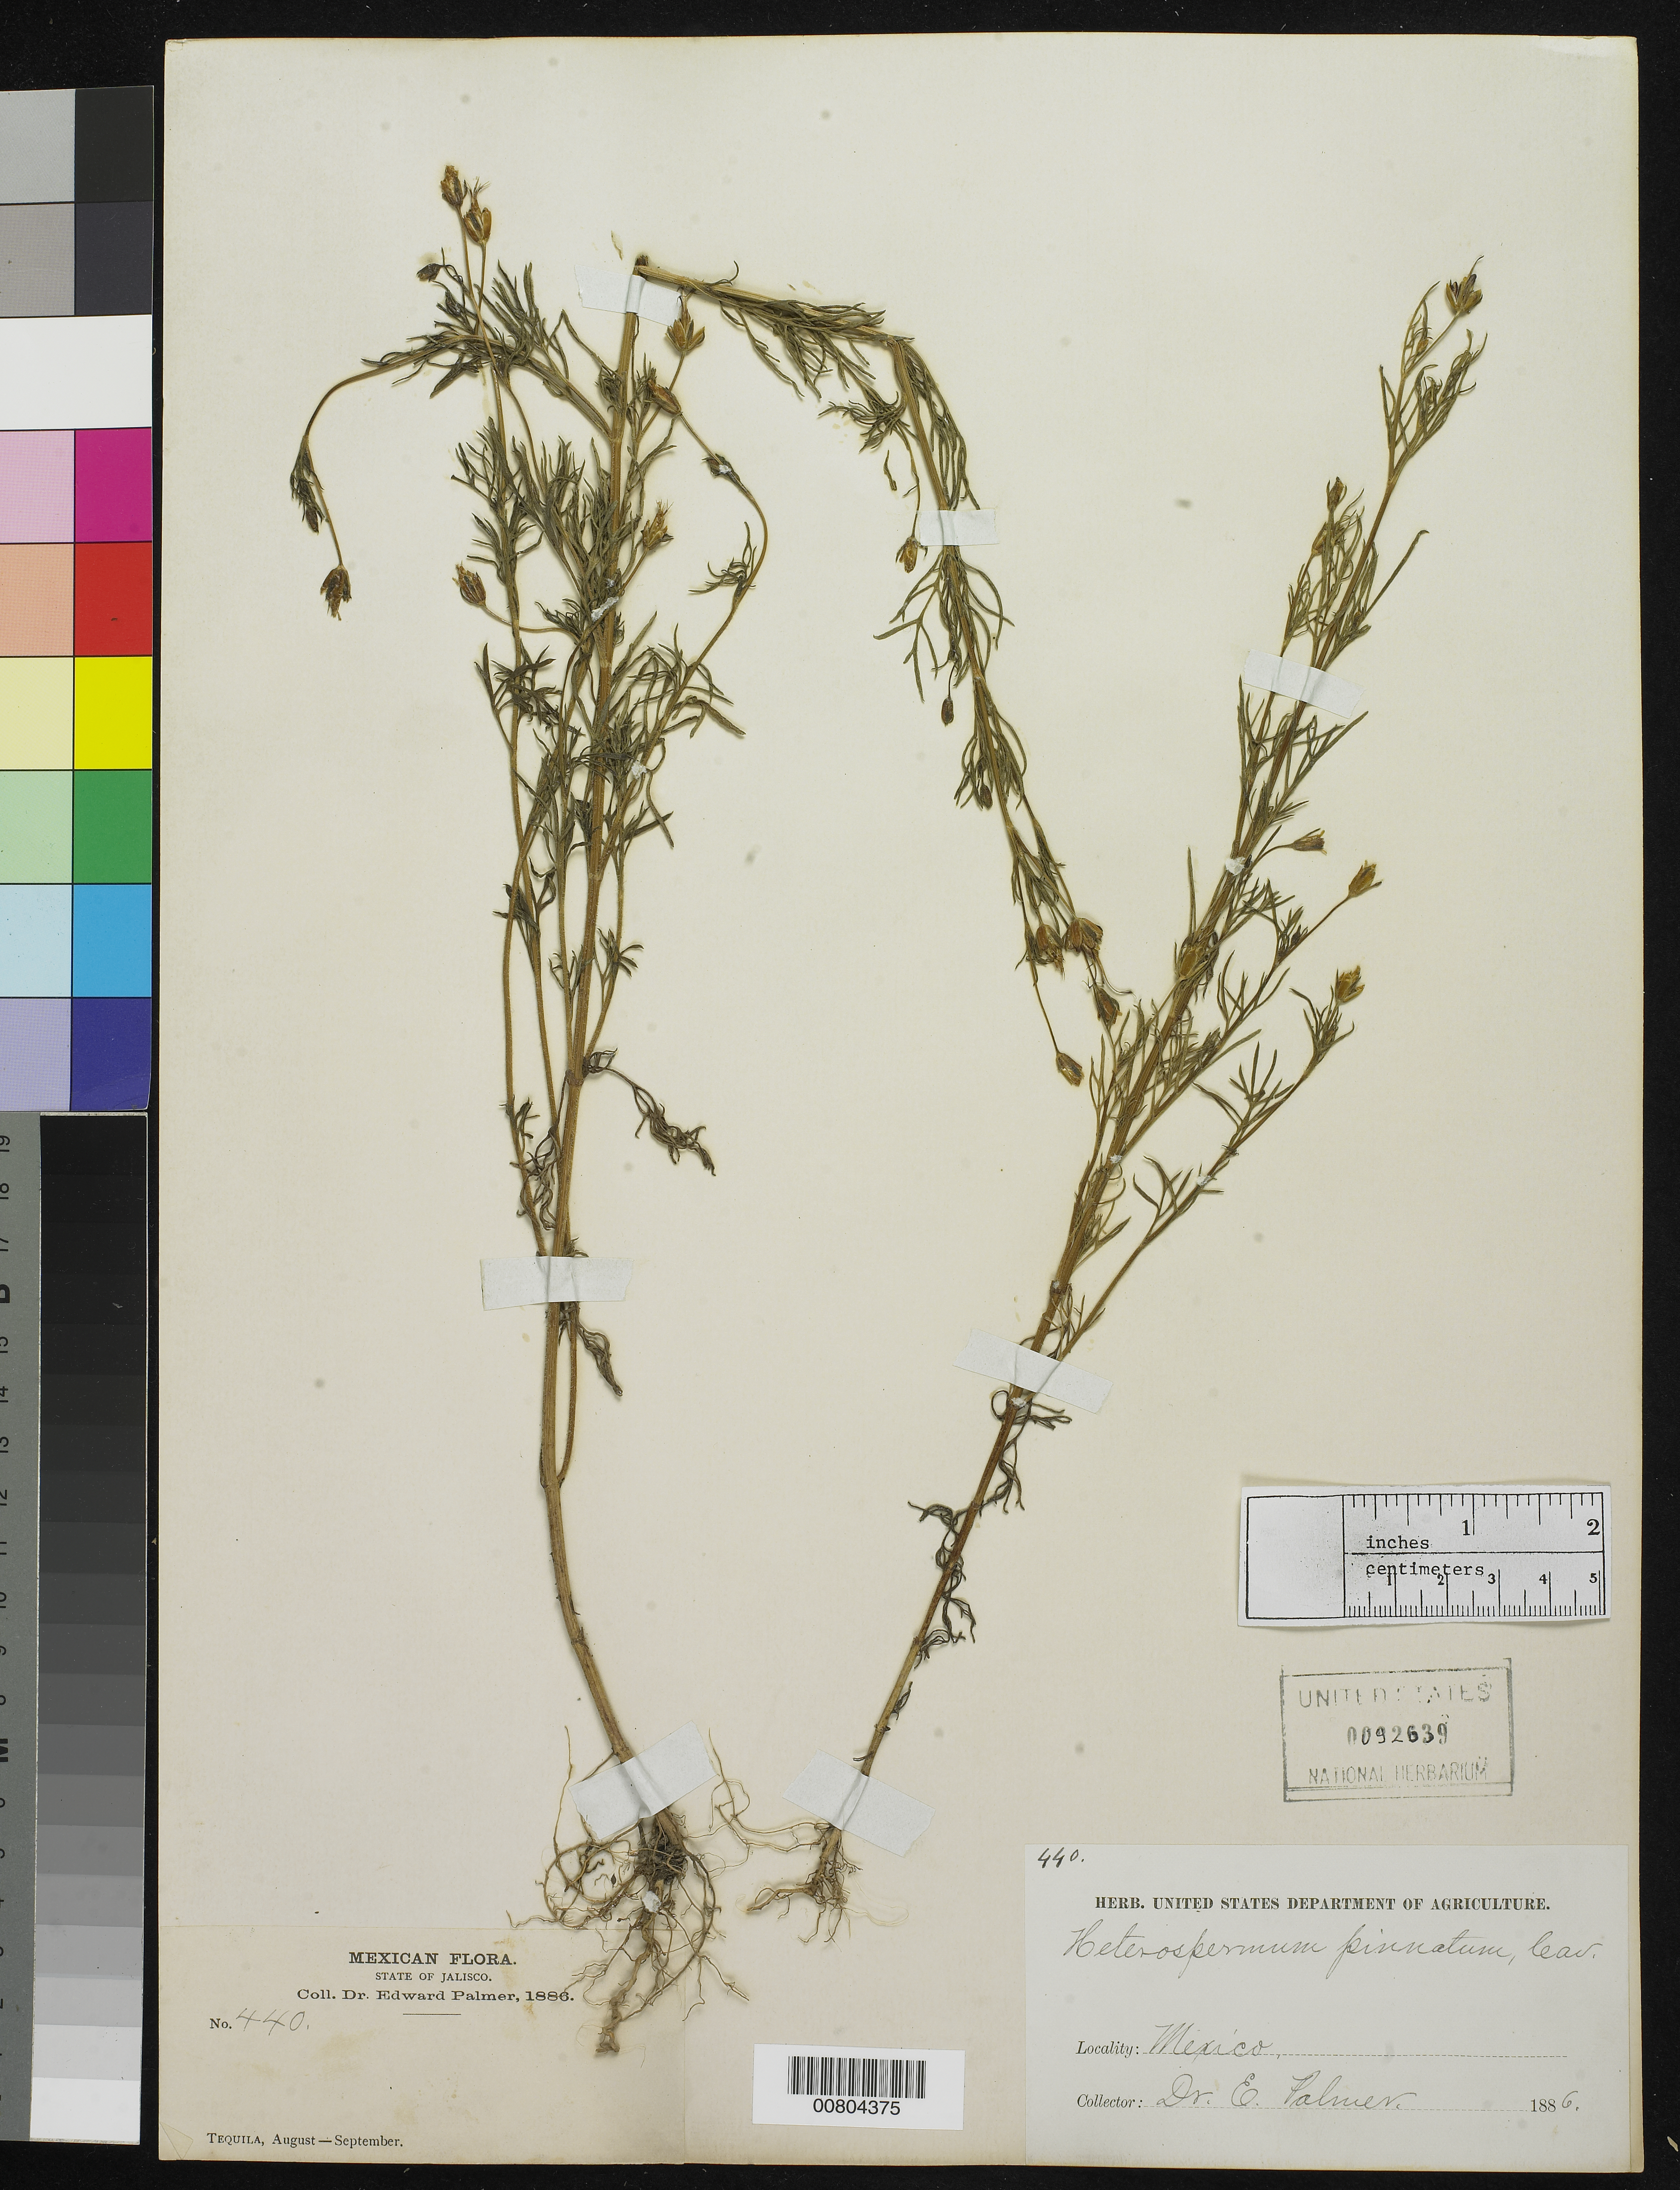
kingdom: Plantae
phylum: Tracheophyta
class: Magnoliopsida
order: Asterales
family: Asteraceae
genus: Heterosperma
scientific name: Heterosperma pinnatum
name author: Cav.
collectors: E. Palmer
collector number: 440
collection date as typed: Aug 1886 to -- Sep 1886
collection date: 1886-08/1886-09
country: Mexico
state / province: Jalisco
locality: Tequila, Jalisco.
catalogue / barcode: US 92639